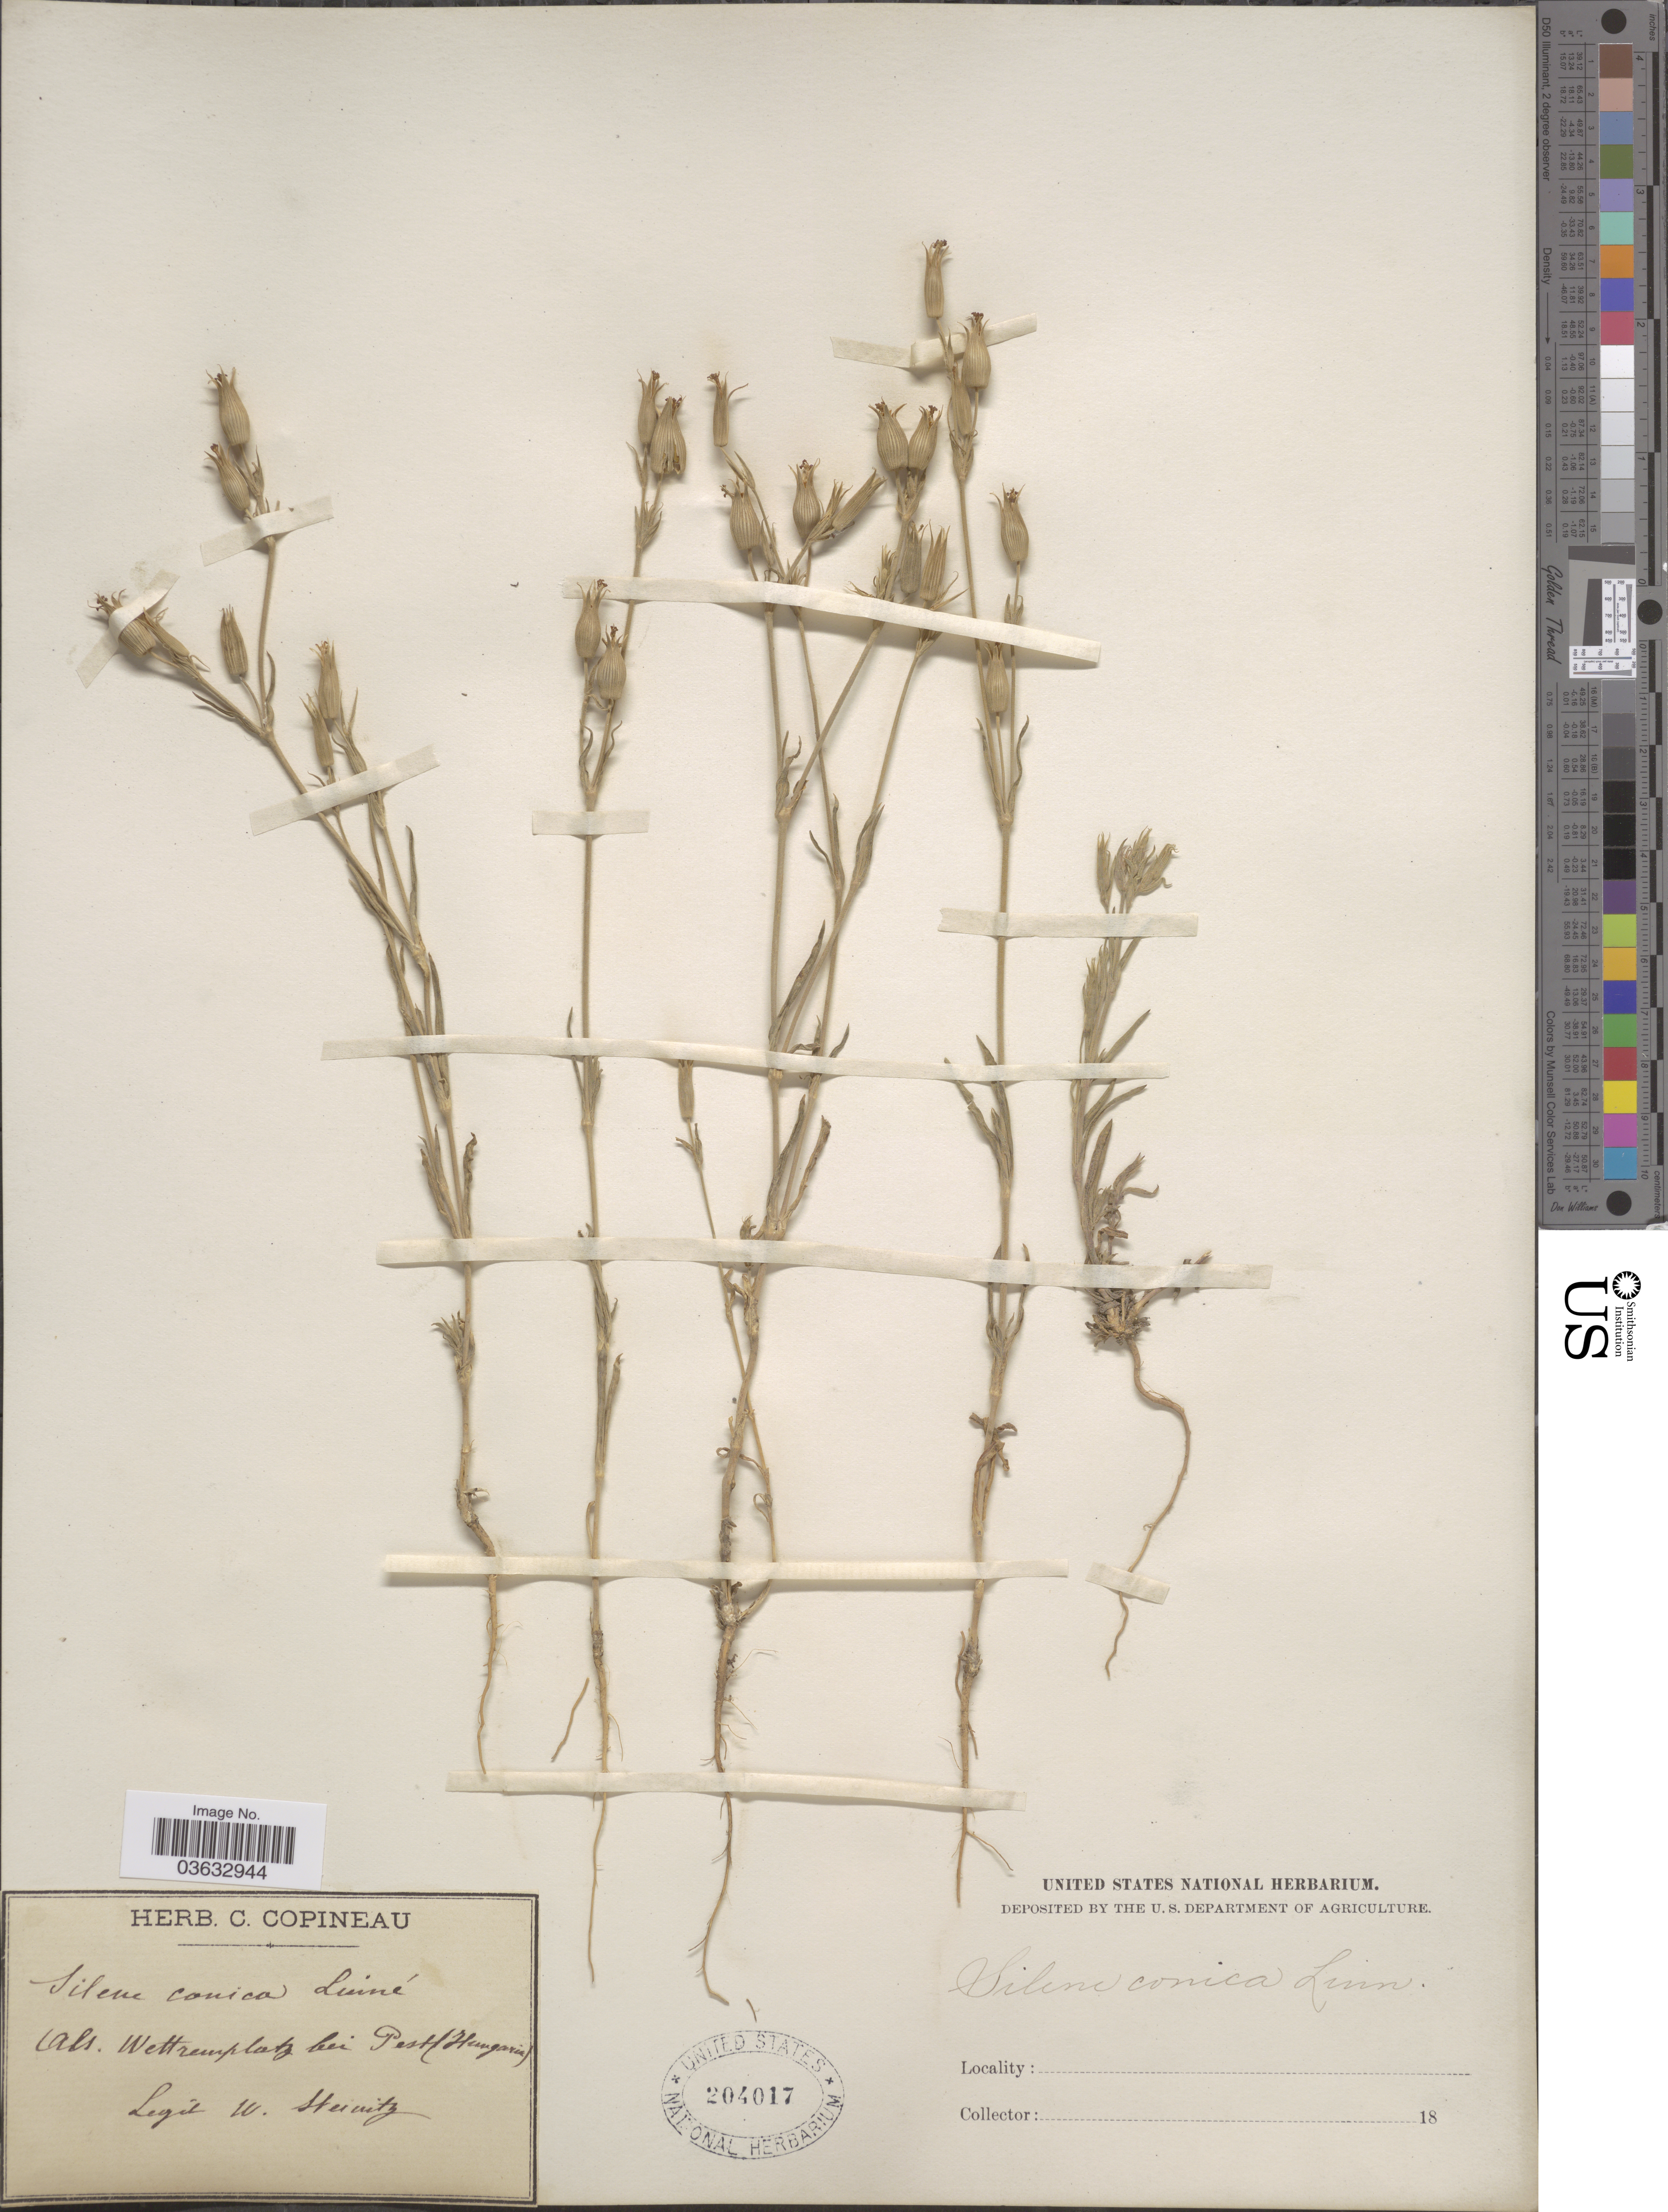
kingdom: Plantae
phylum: Tracheophyta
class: Magnoliopsida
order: Caryophyllales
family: Caryophyllaceae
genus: Silene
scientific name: Silene conica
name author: L.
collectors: W. Steinitz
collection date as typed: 18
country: Hungary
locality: Als [interpreted]. Wettremplatz bei Pest (Hungaria).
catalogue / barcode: US 204017